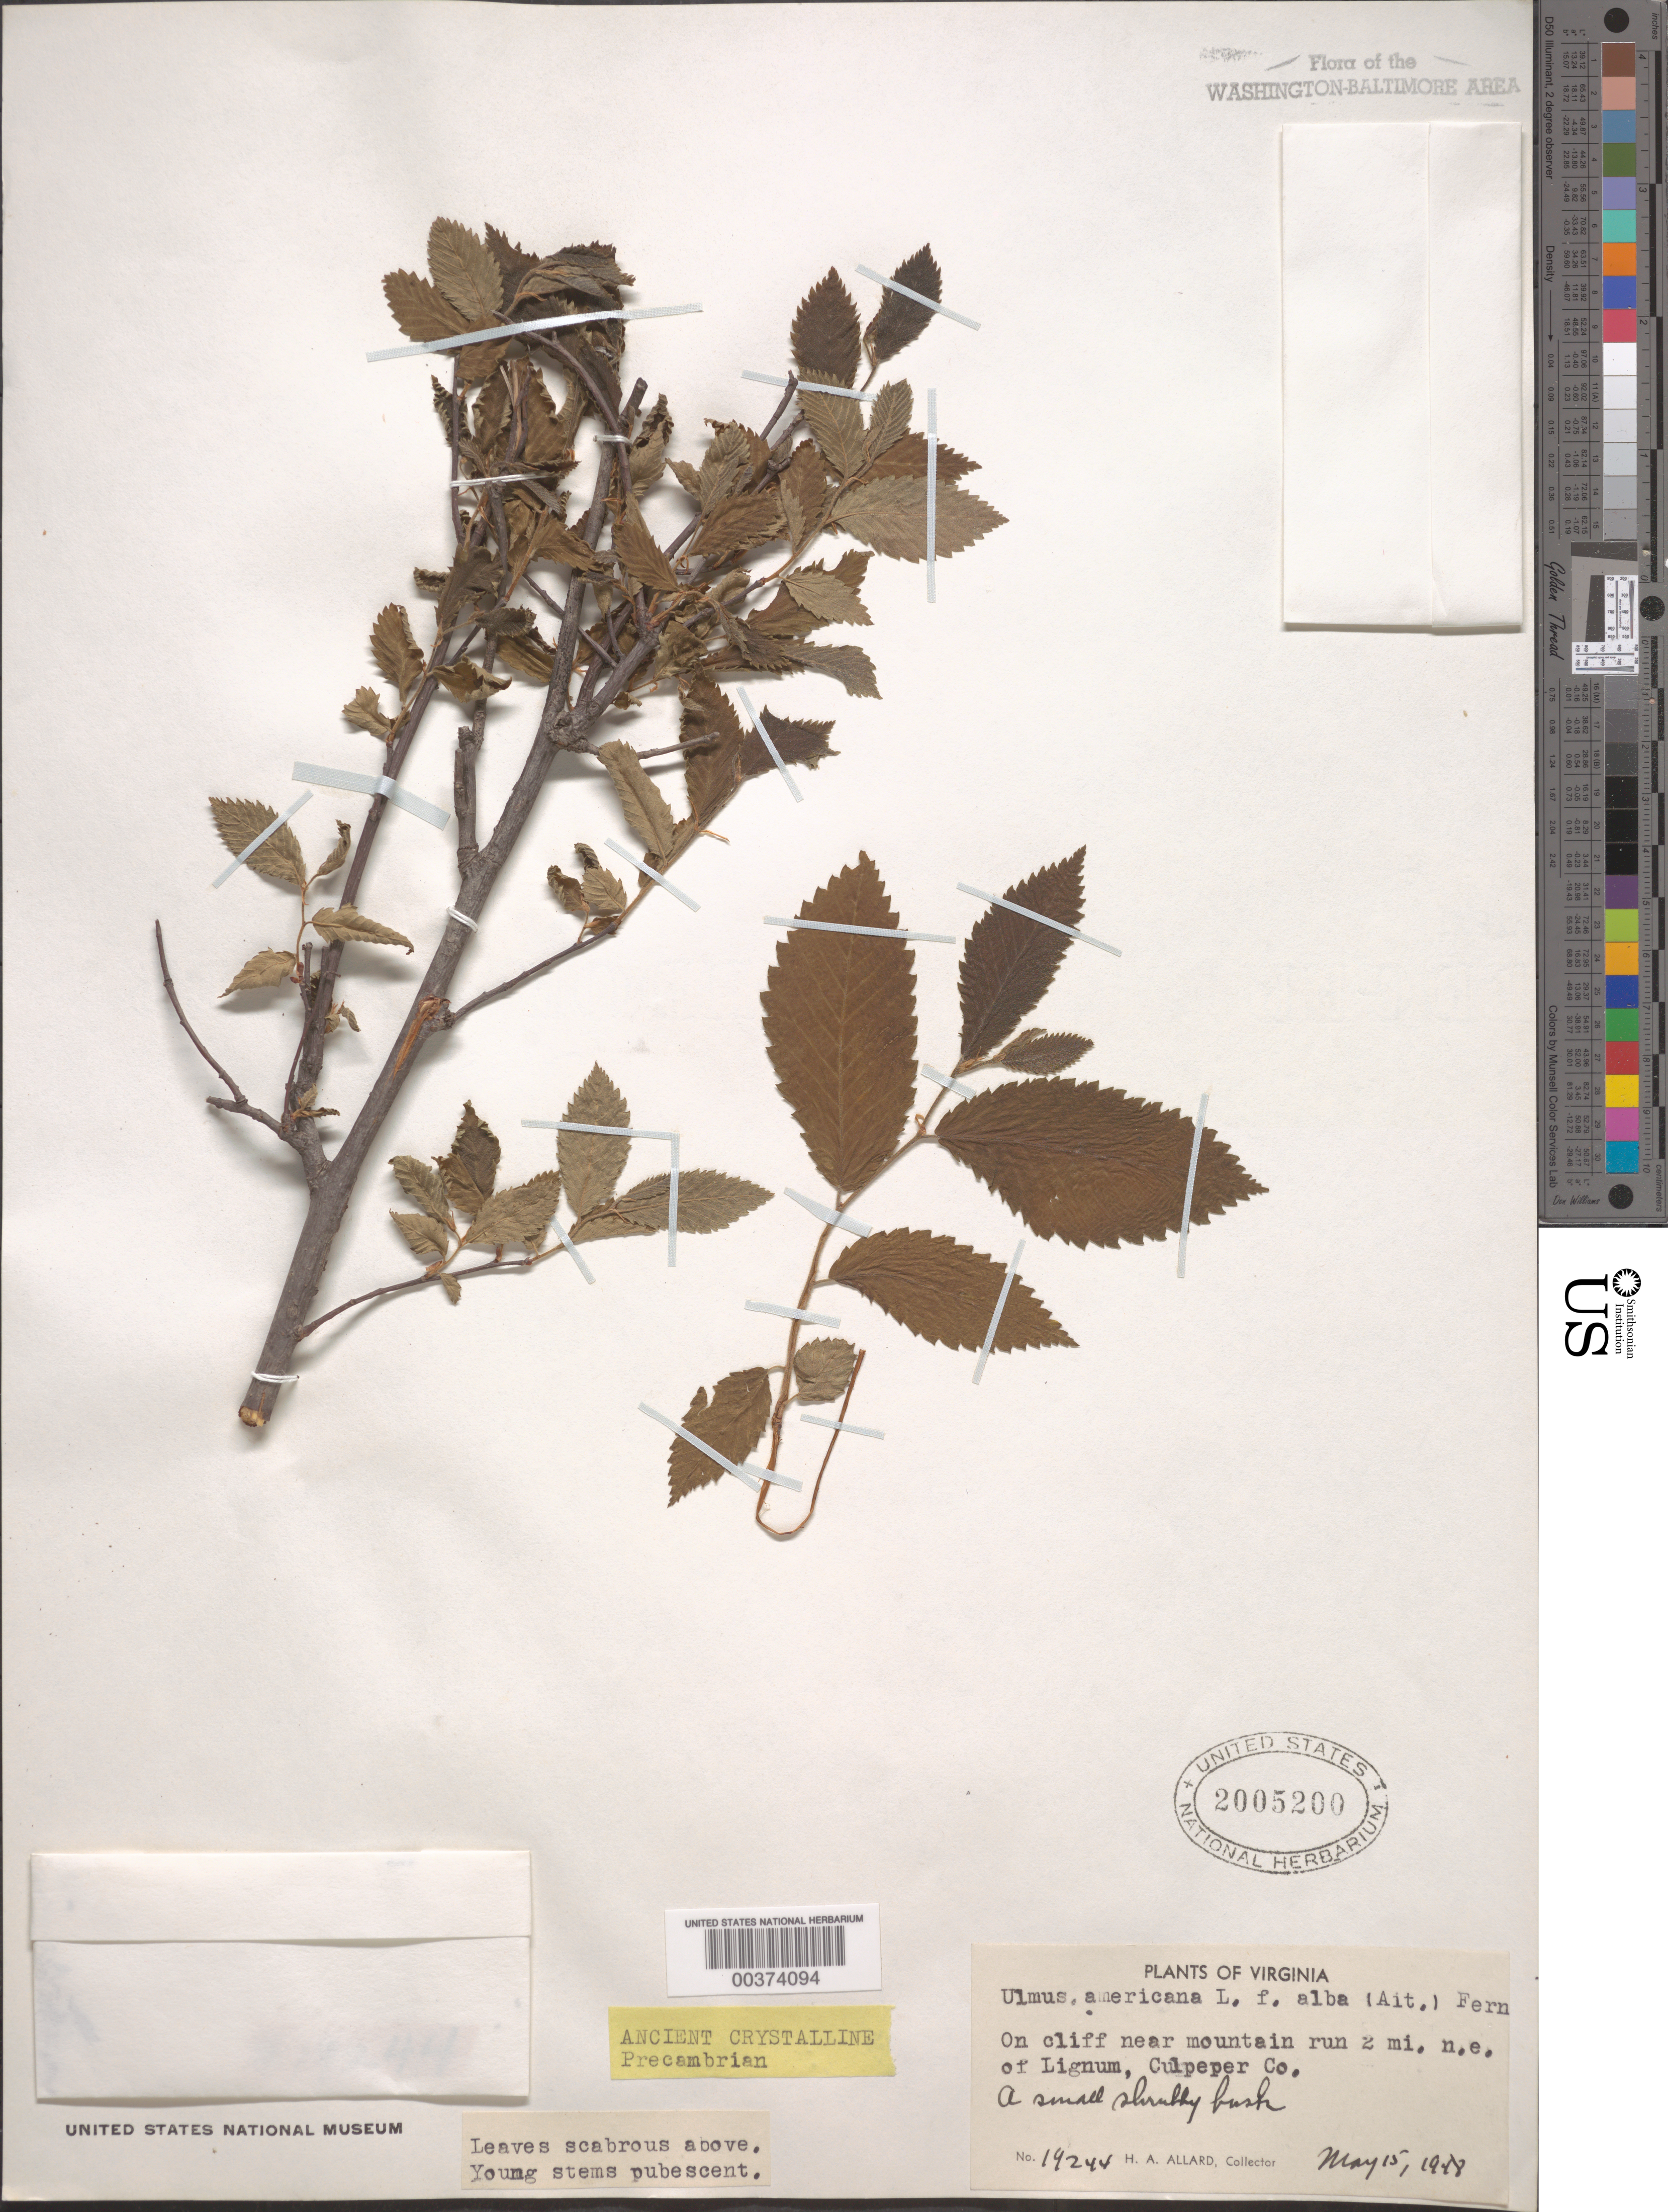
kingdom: Plantae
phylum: Tracheophyta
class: Magnoliopsida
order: Rosales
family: Ulmaceae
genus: Ulmus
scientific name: Ulmus americana f. alba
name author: (Aiton) Fernald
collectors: H. A. Allard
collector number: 19244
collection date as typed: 15 May 1948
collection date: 1948-05-15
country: United States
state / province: Virginia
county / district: Culpeper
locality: Northeast of Lignum, Mountain Run vicinity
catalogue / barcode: US 2005200